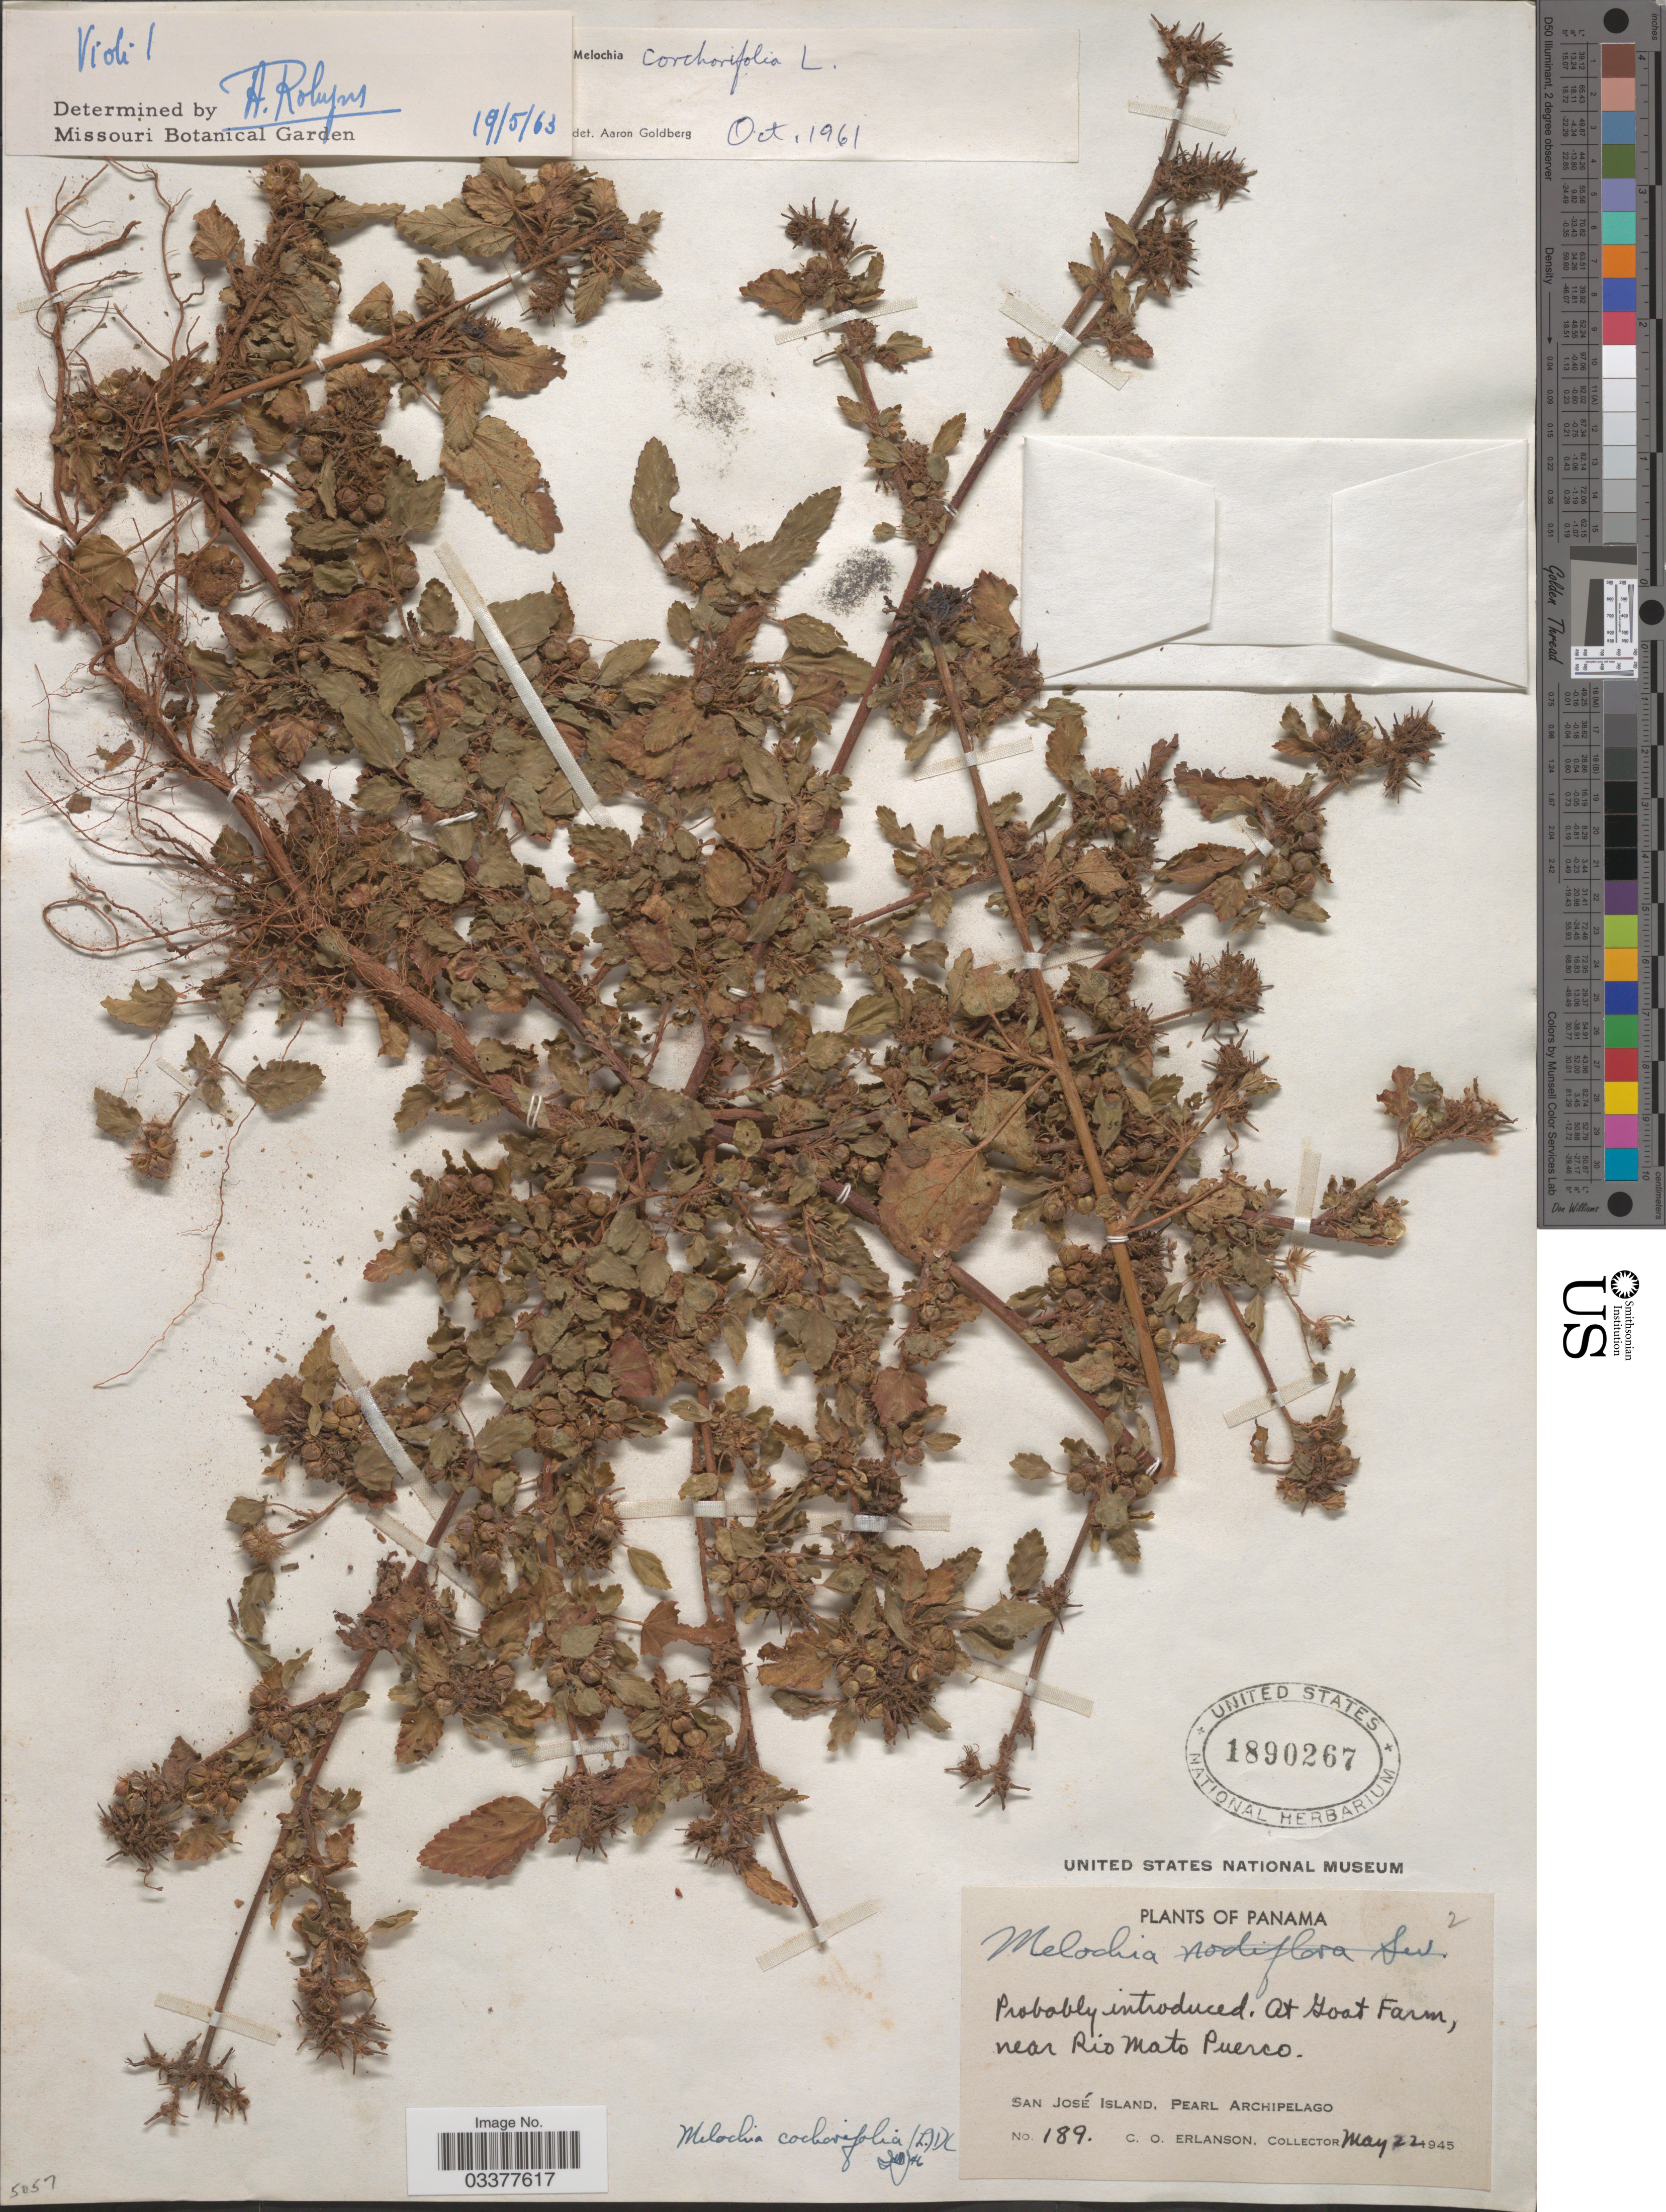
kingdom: Plantae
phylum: Tracheophyta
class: Magnoliopsida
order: Malvales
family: Malvaceae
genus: Melochia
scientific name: Melochia corchorifolia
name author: L.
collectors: C. O. Erlanson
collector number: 189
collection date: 1945-05-22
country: Panama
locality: At Goat Farm, near Rio Mato Puerco. San José Island, Pearl Archipelago.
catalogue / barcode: US 1890267